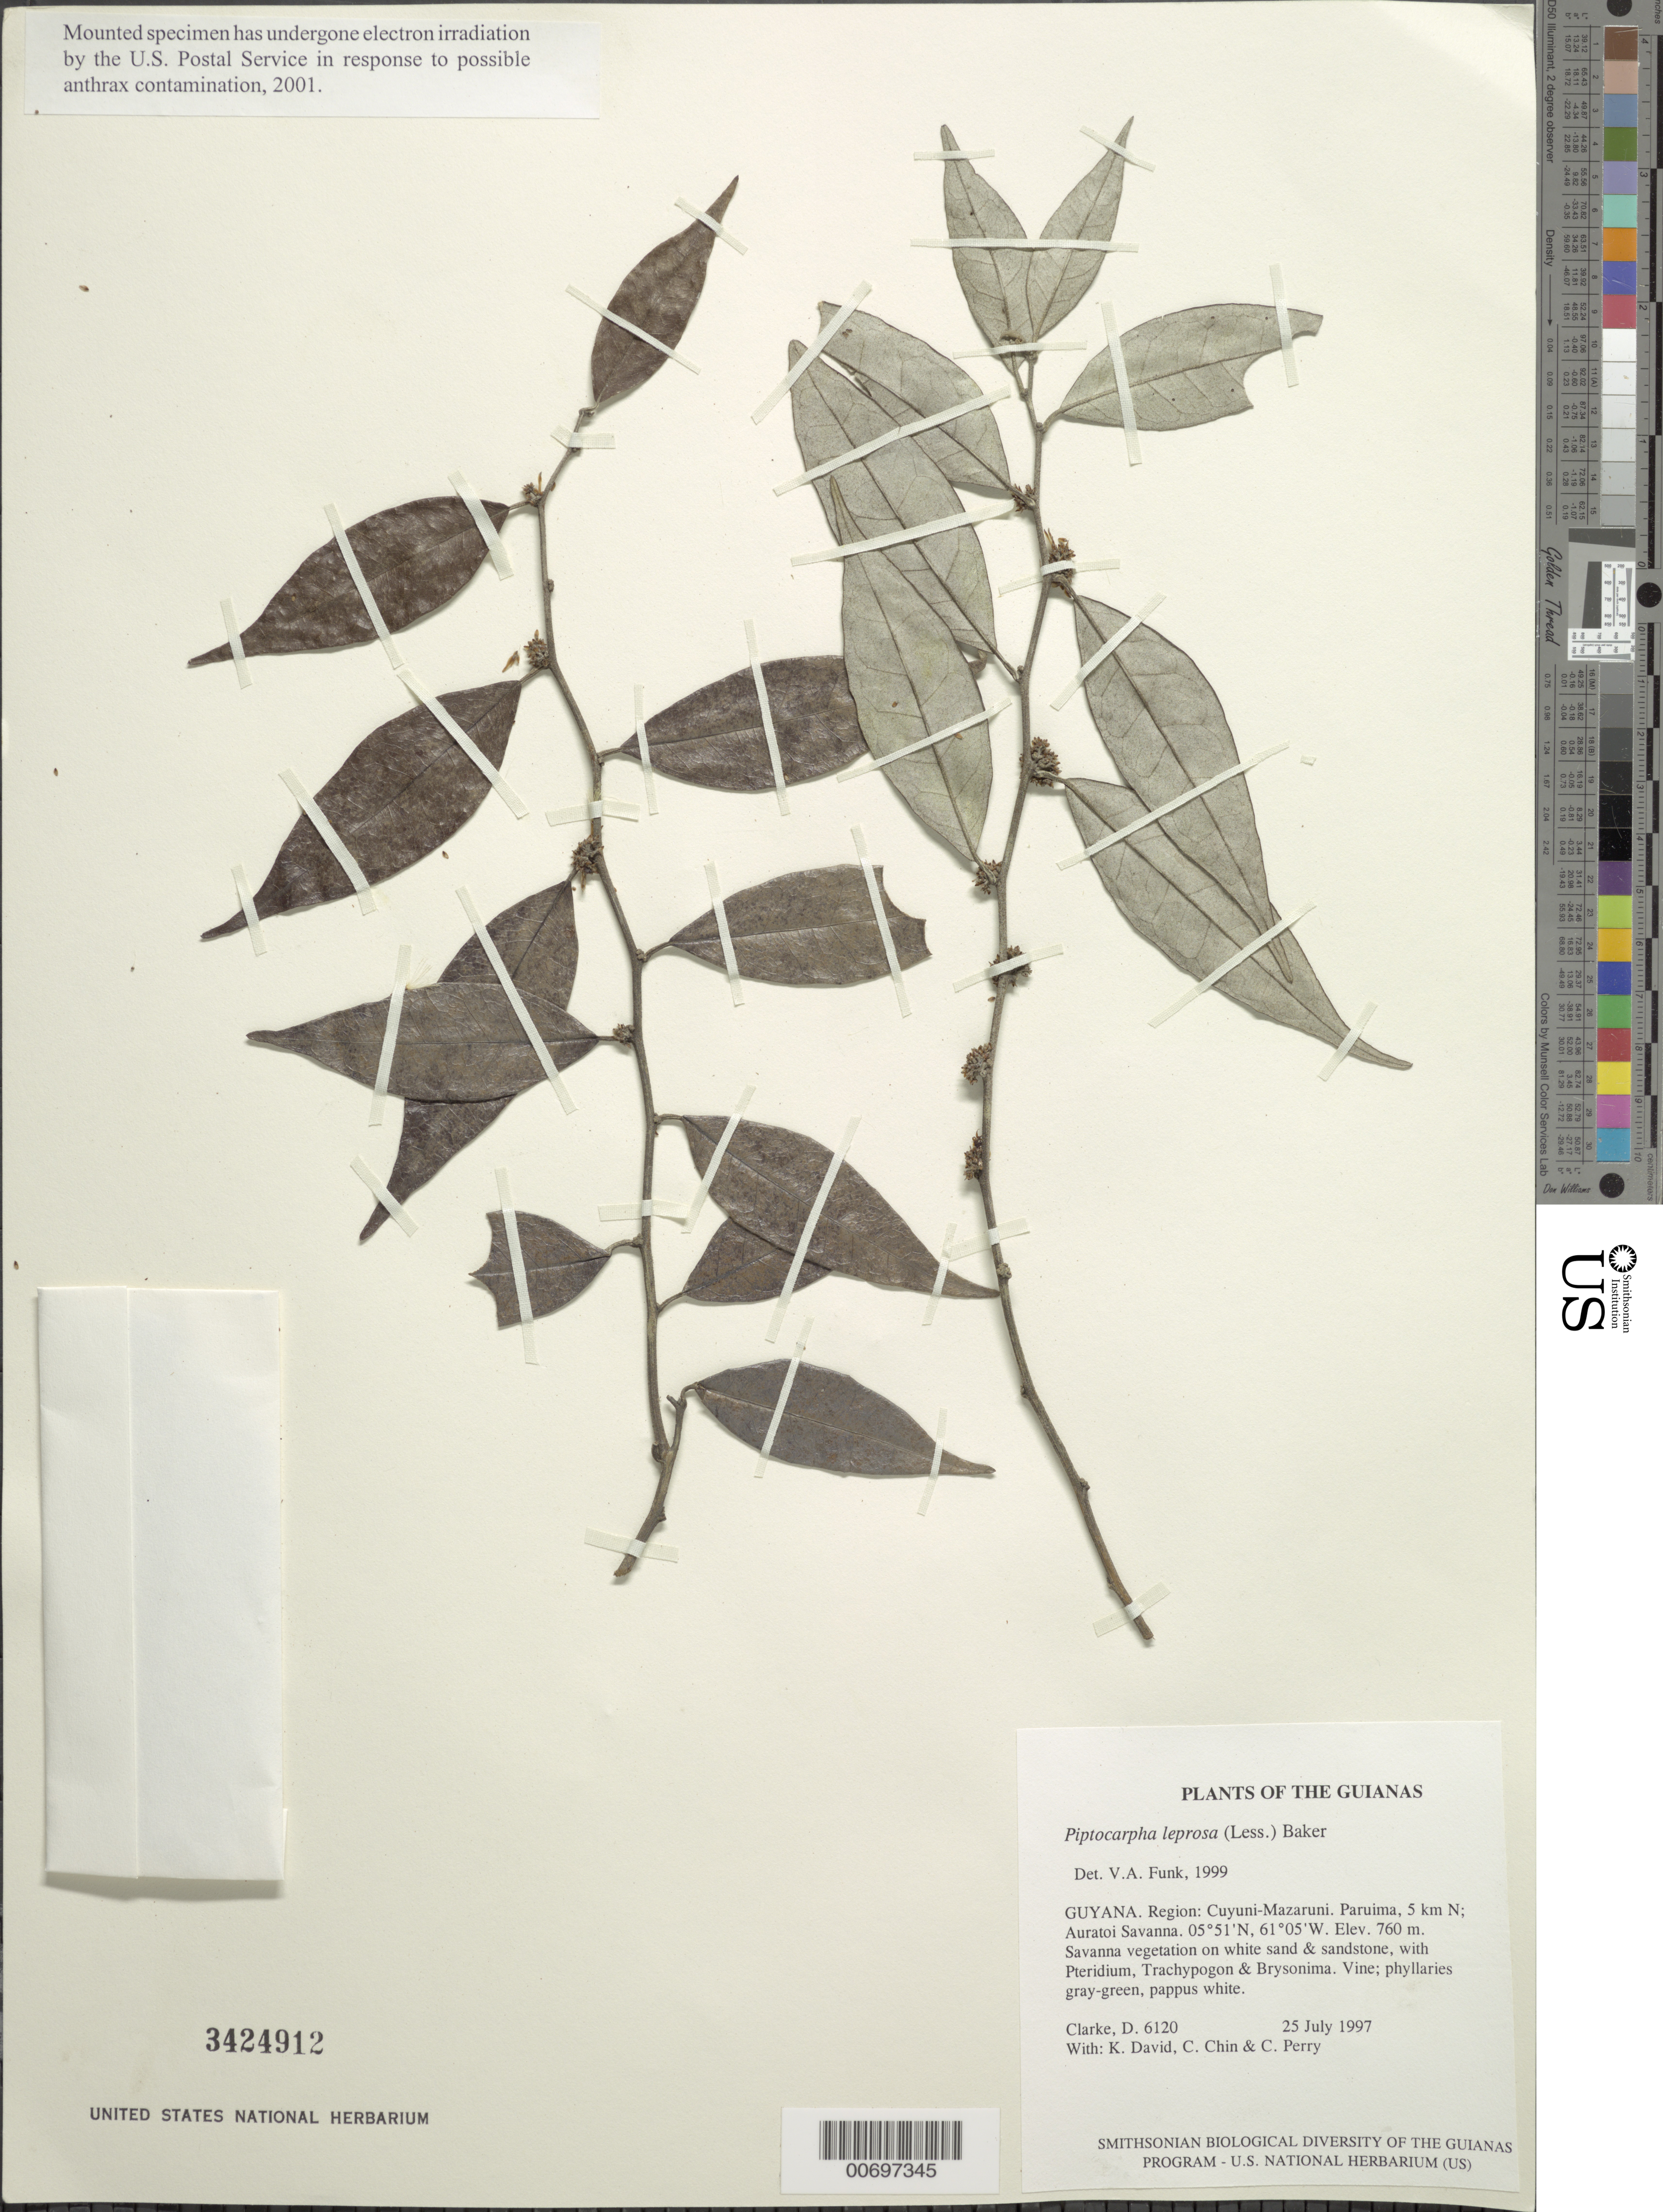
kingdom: Plantae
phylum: Tracheophyta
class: Magnoliopsida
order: Asterales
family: Asteraceae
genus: Piptocarpha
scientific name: Piptocarpha leprosa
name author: (Less.) Baker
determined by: Funk, Vicki A., (BOT), Smithsonian Institution - National Museum of Natural History (UNITED STATES)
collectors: H. D. Clarke, K. David, C. Chin & C. Perry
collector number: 6120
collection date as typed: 25 July 1997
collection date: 1997-07-25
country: Guyana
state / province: Cuyuni-Mazaruni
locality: Paruima, 5 km N; Auratoi Savanna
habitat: Savanna vegetation on white sand & sandstone, with Pteridium, Trachypogon & Brysonima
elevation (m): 760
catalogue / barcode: US 3424912